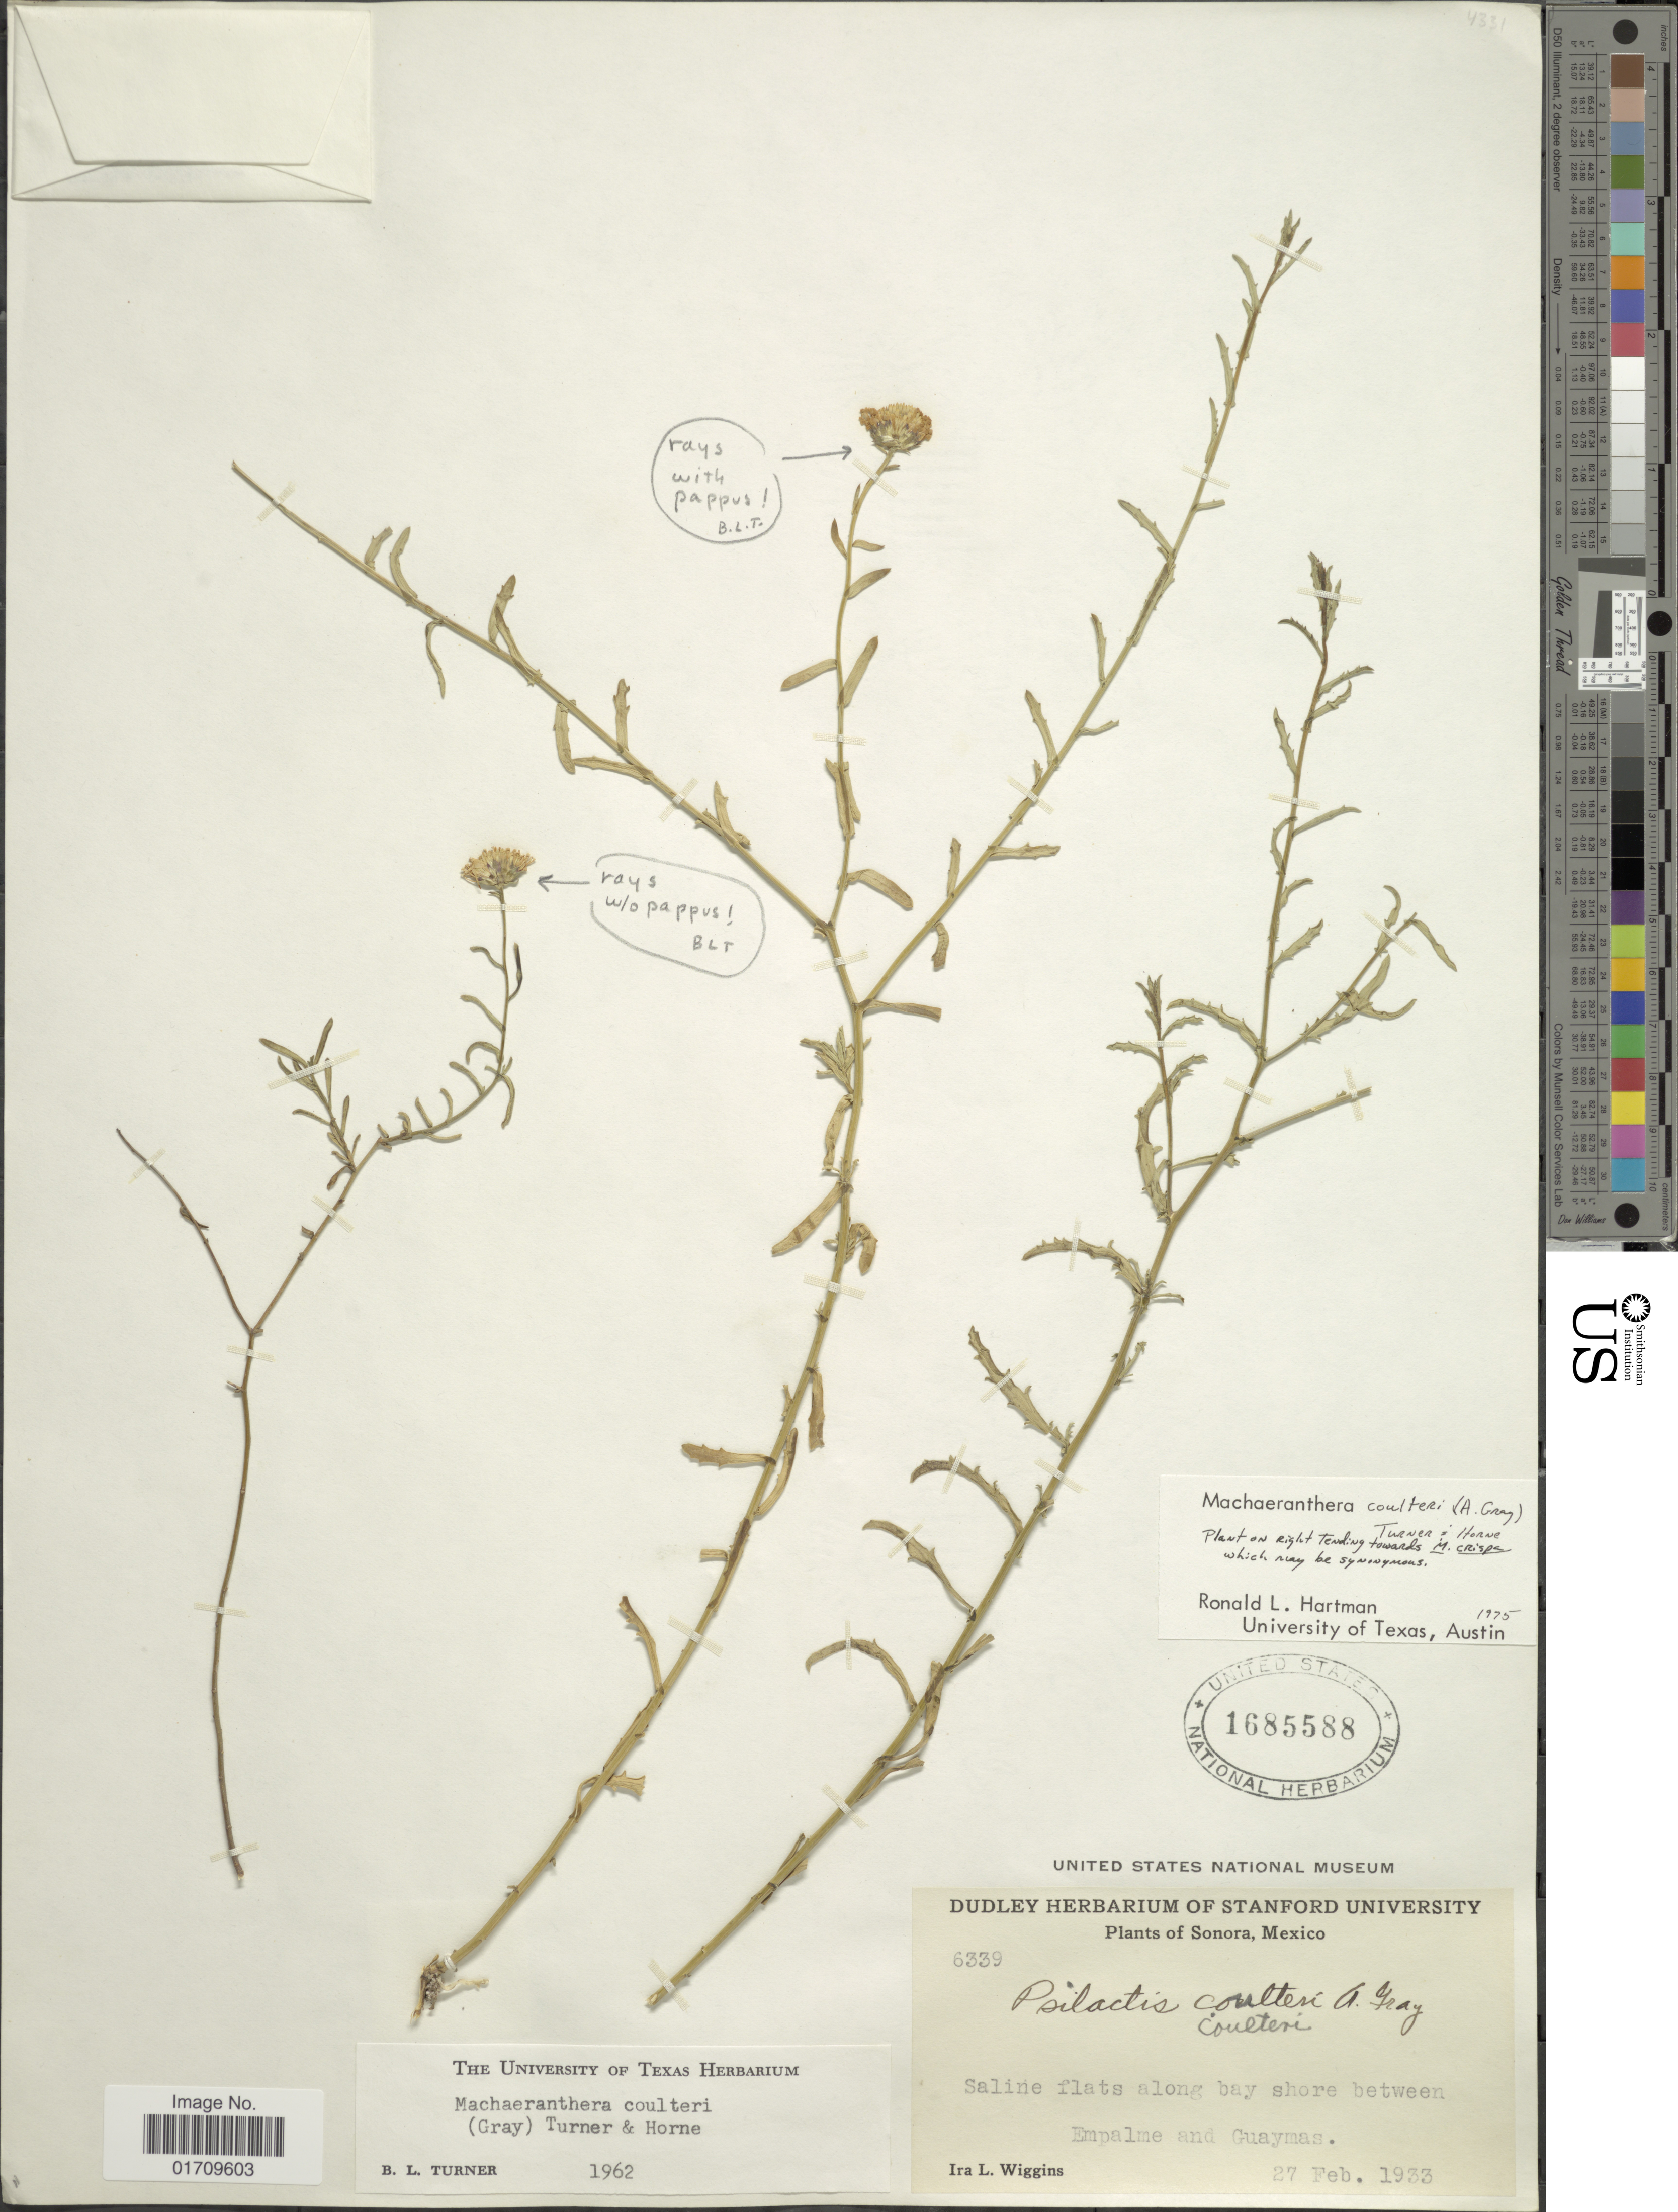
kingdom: Plantae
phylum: Tracheophyta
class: Magnoliopsida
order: Asterales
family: Asteraceae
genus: Machaeranthera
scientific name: Machaeranthera coulteri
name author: (A. Gray) B.L. Turner & D.B. Horne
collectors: I. L. Wiggins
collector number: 6339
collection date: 1933-02-27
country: Mexico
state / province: Sonora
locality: Between Empalme and Guaymas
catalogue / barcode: US 1685588